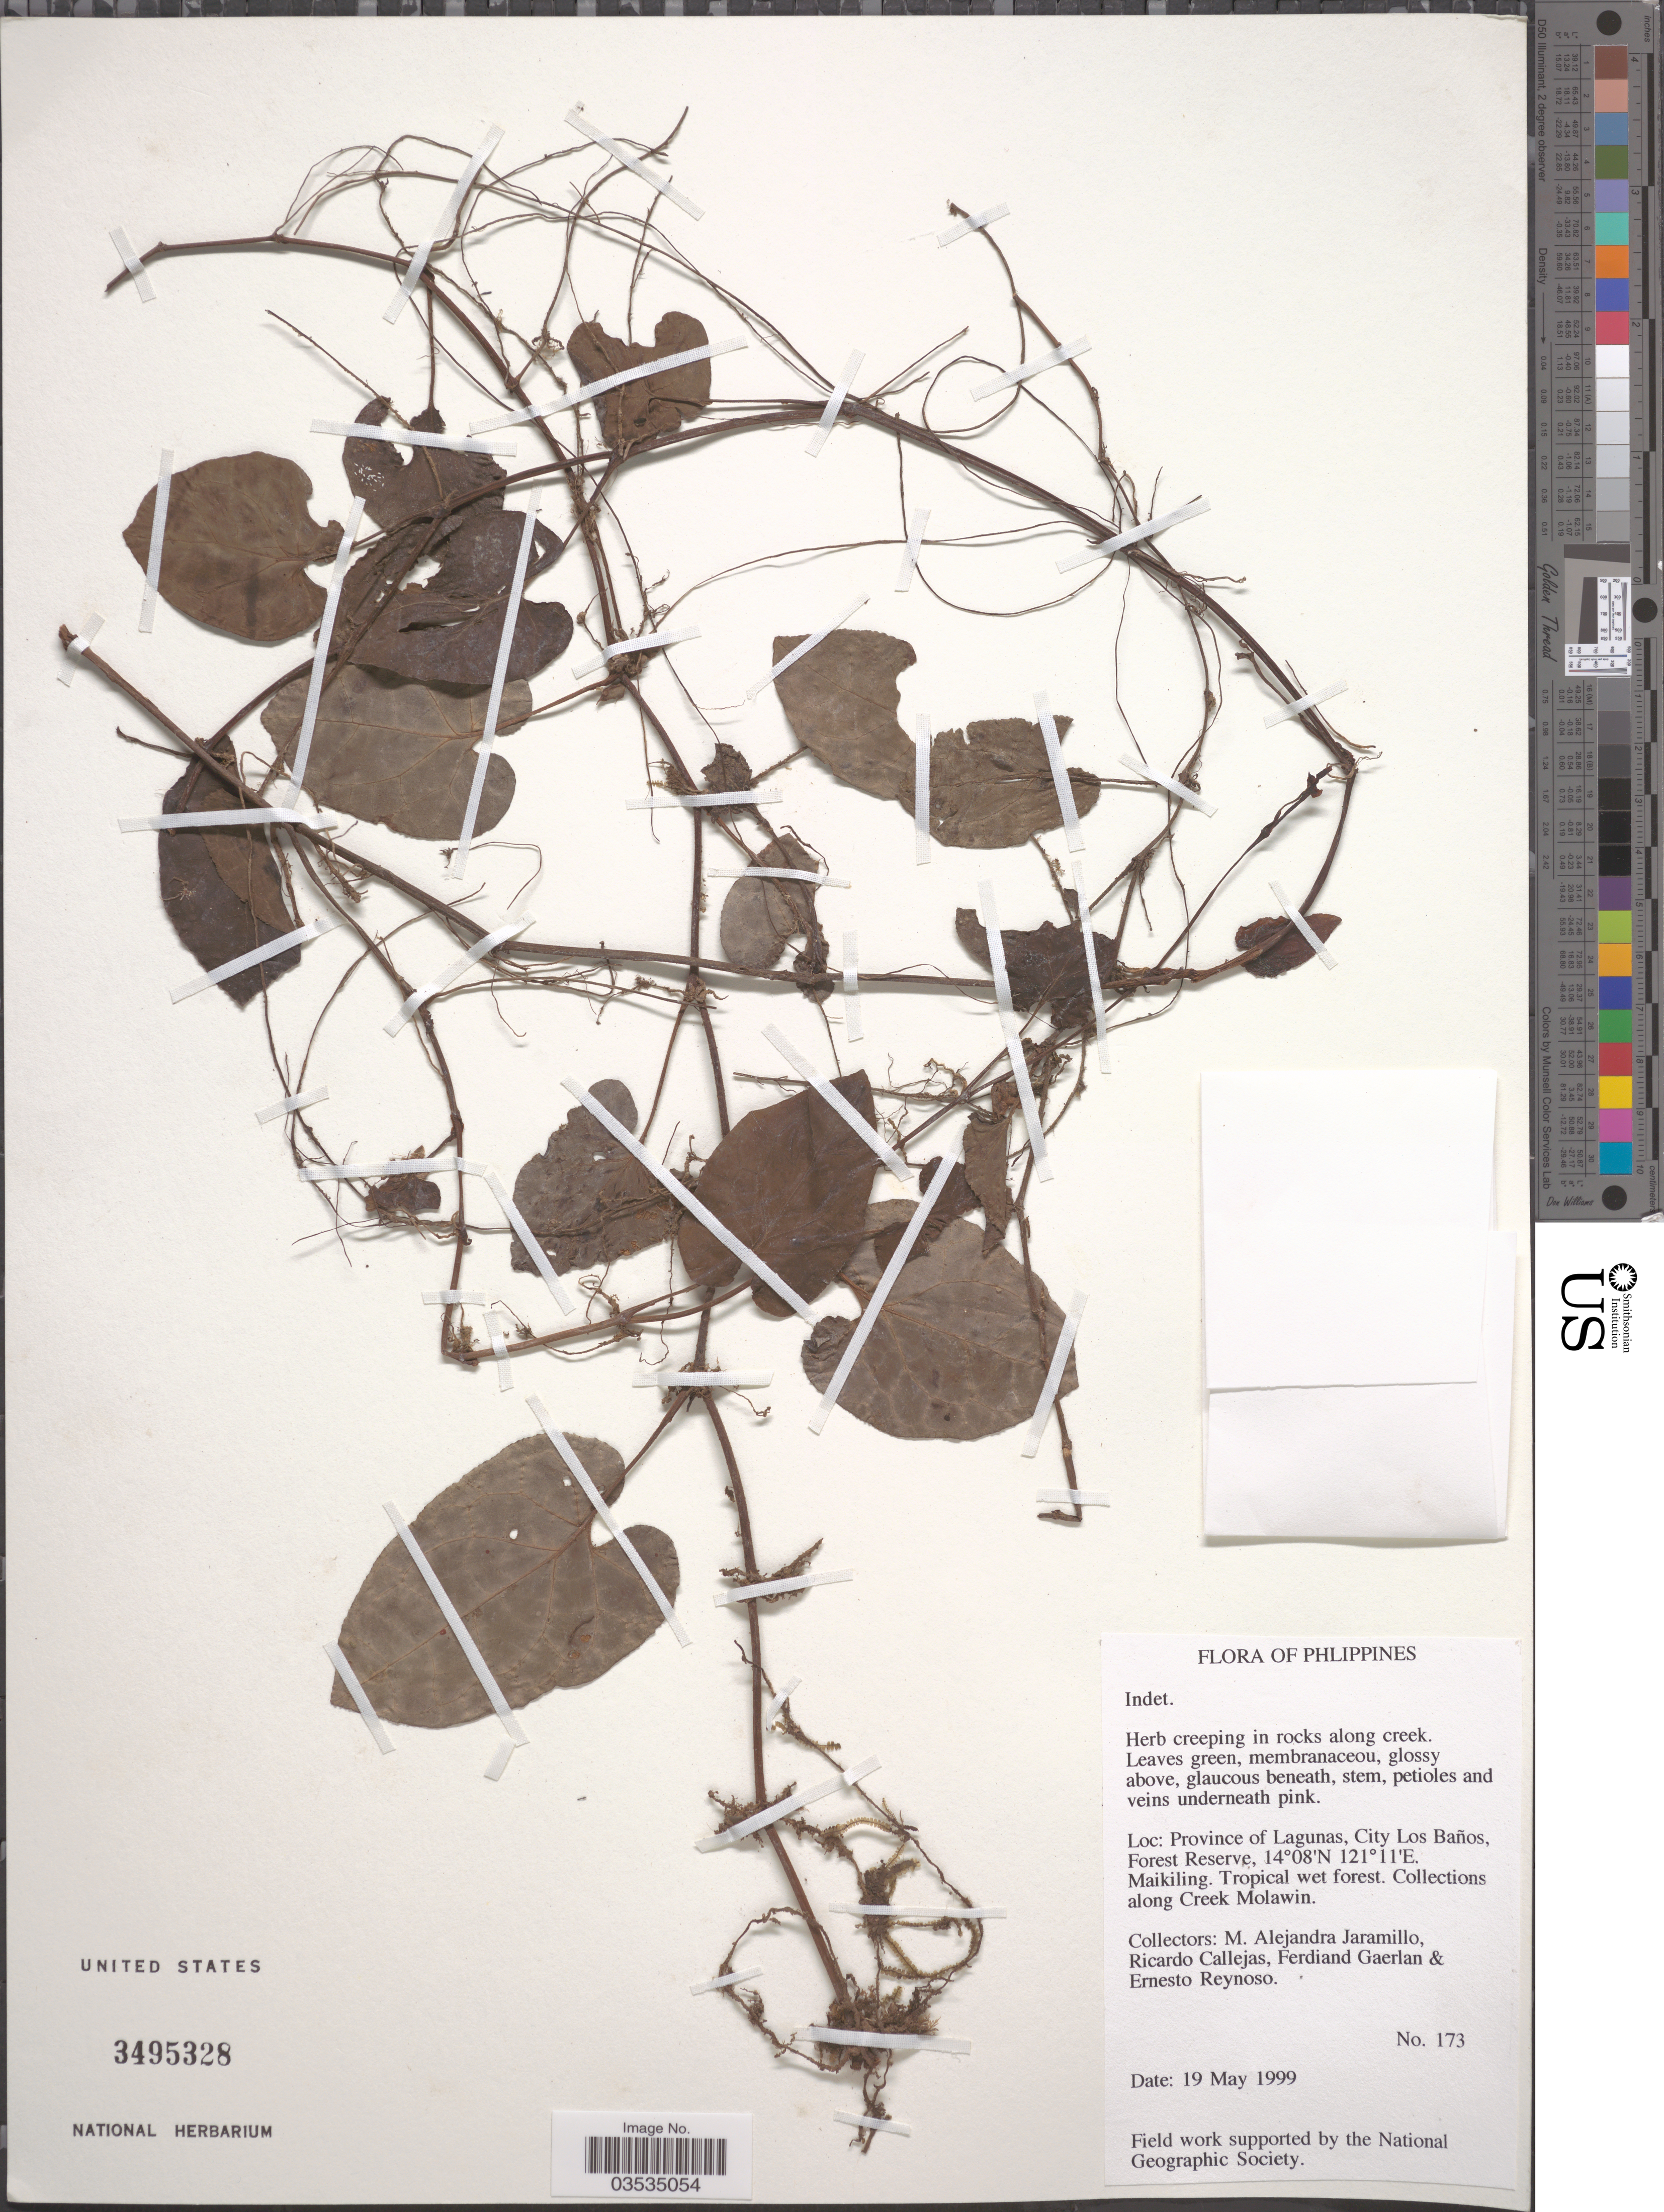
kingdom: Plantae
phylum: Tracheophyta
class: Magnoliopsida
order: Piperales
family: Piperaceae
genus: Piper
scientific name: Piper sp.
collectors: M. A. Jaramillo, R. Callejas, F. Gaerlan & E. Reynoso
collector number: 173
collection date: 1999-05-19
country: Philippines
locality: Province of Lagunas, City Los Baños, Forest Reserve, Maikiling. Along Creek Molawin.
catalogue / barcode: US 3495328